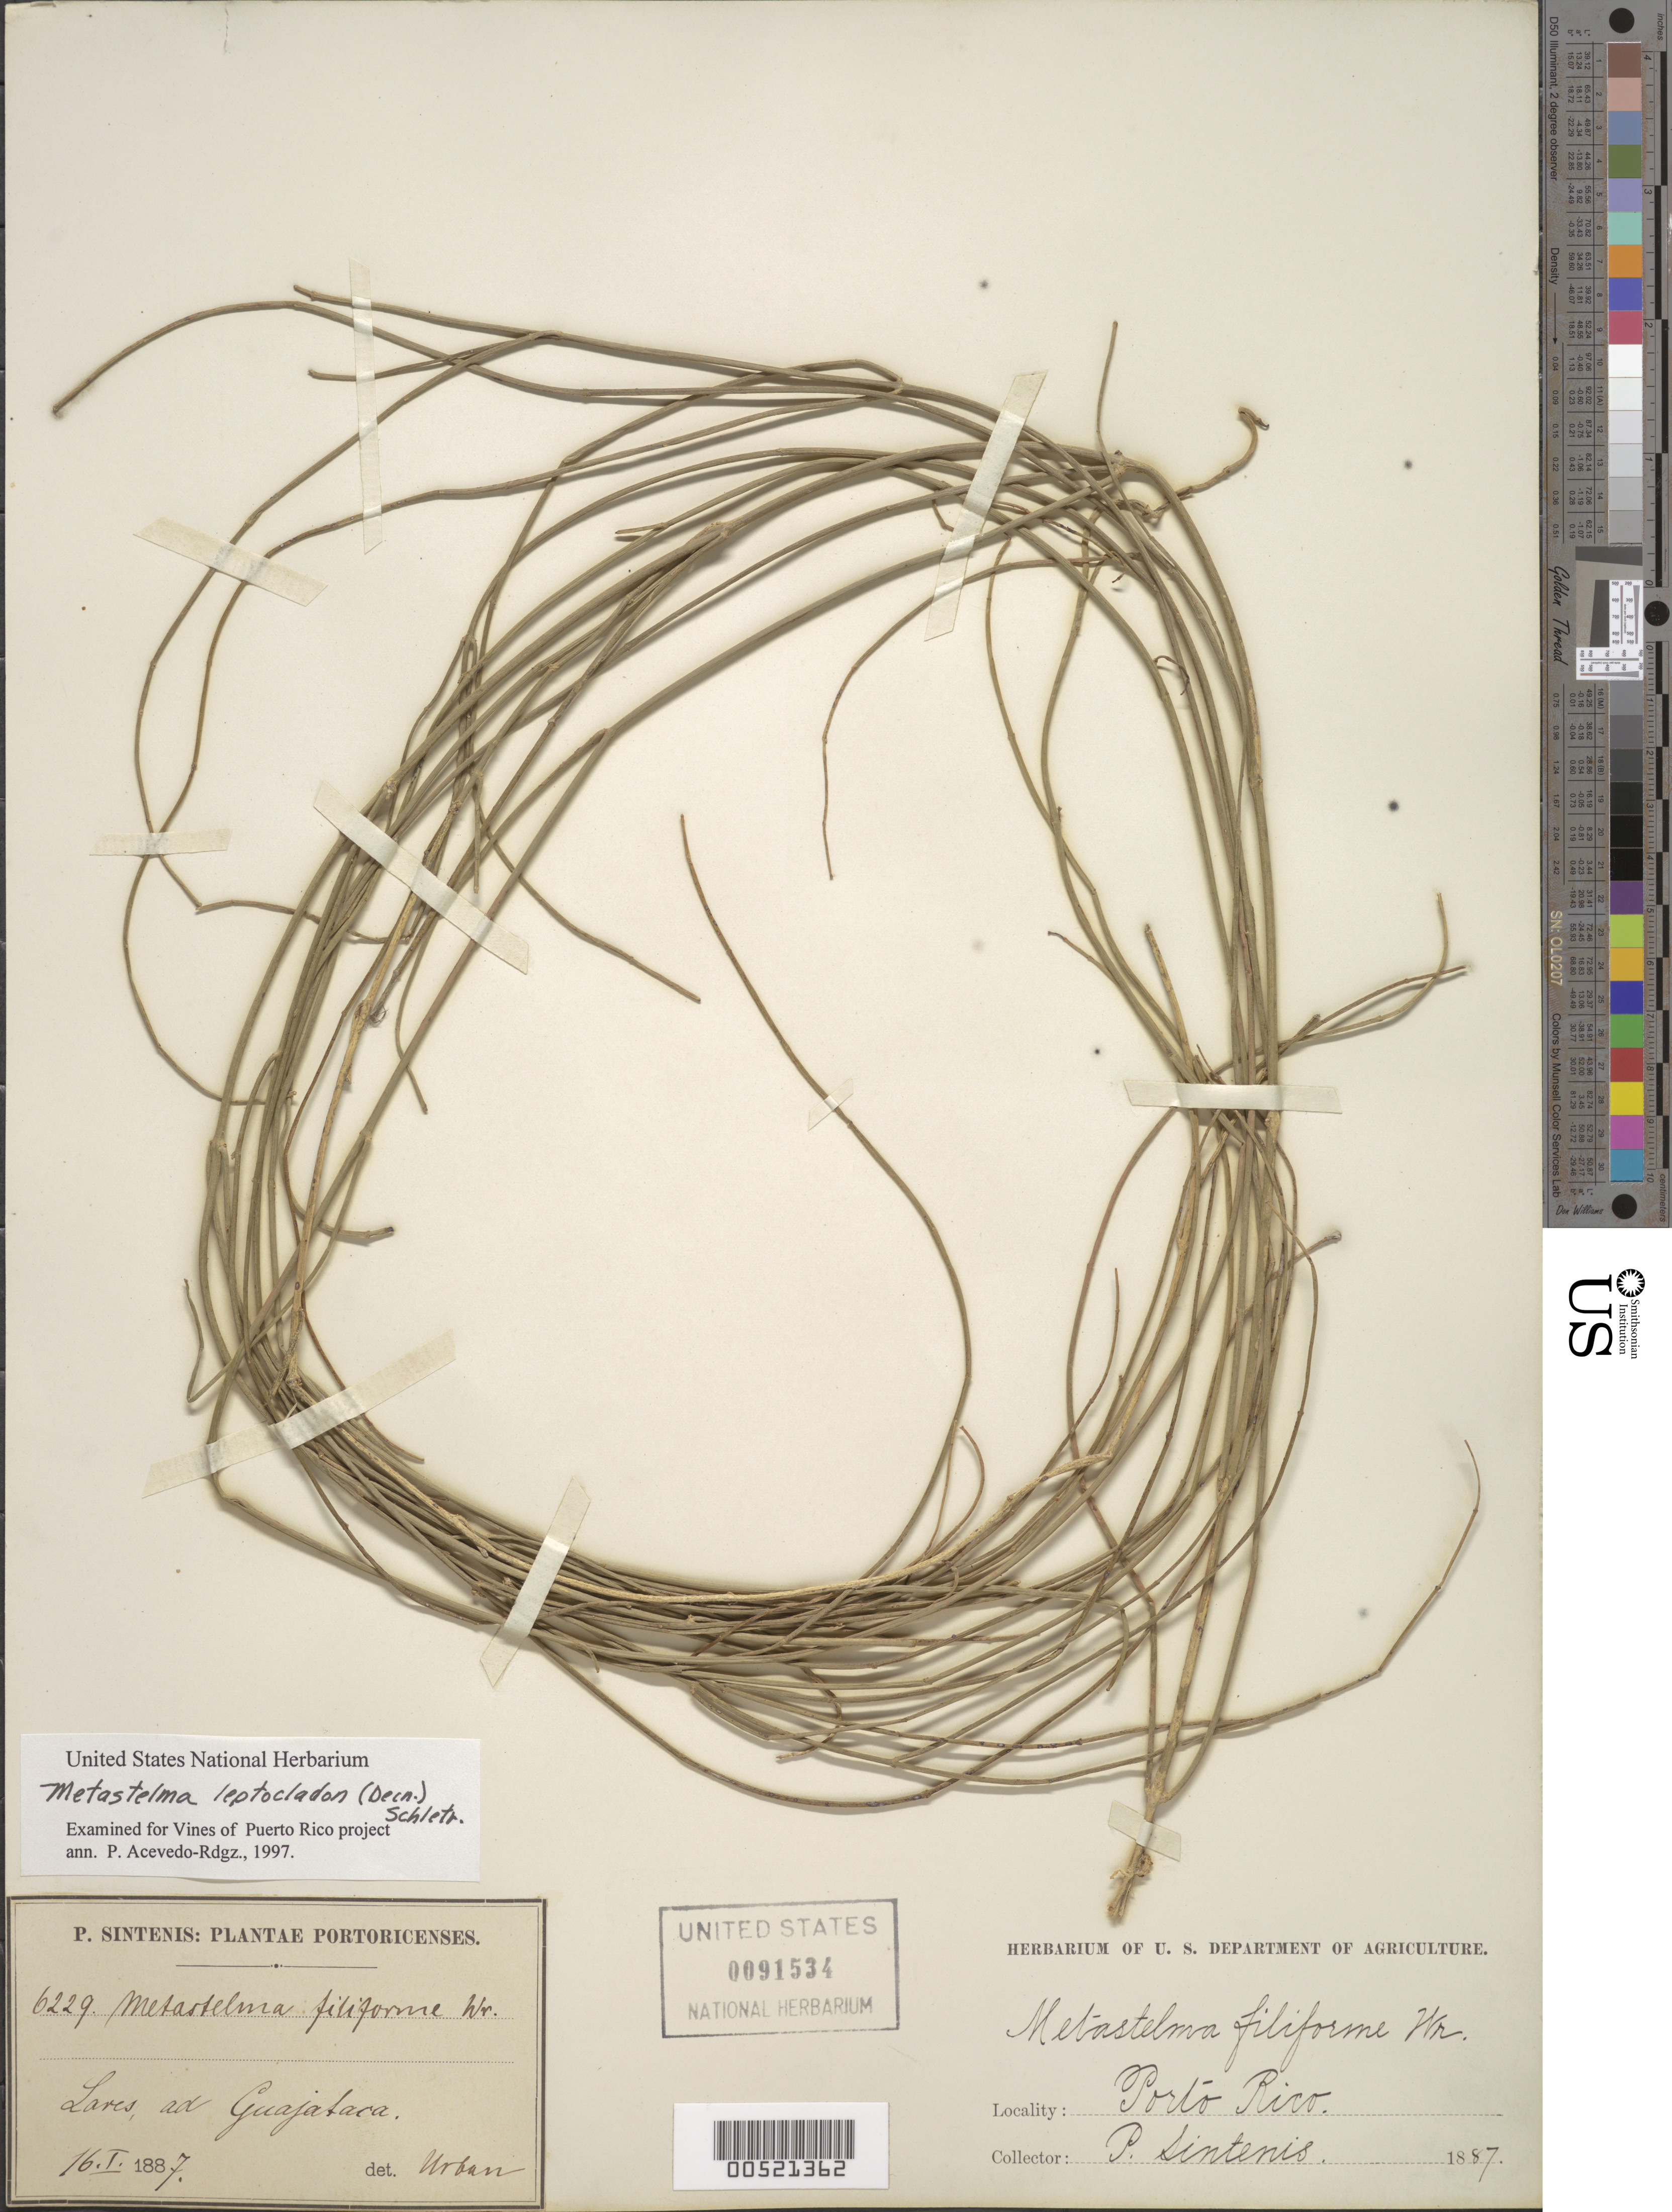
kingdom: Plantae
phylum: Tracheophyta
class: Magnoliopsida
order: Gentianales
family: Apocynaceae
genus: Metastelma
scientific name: Metastelma leptocladon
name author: (Decne.) Schltr.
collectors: P. Sintenis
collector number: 6229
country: Puerto Rico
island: Greater Antilles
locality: Lares, at Guajataca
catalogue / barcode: US 91534